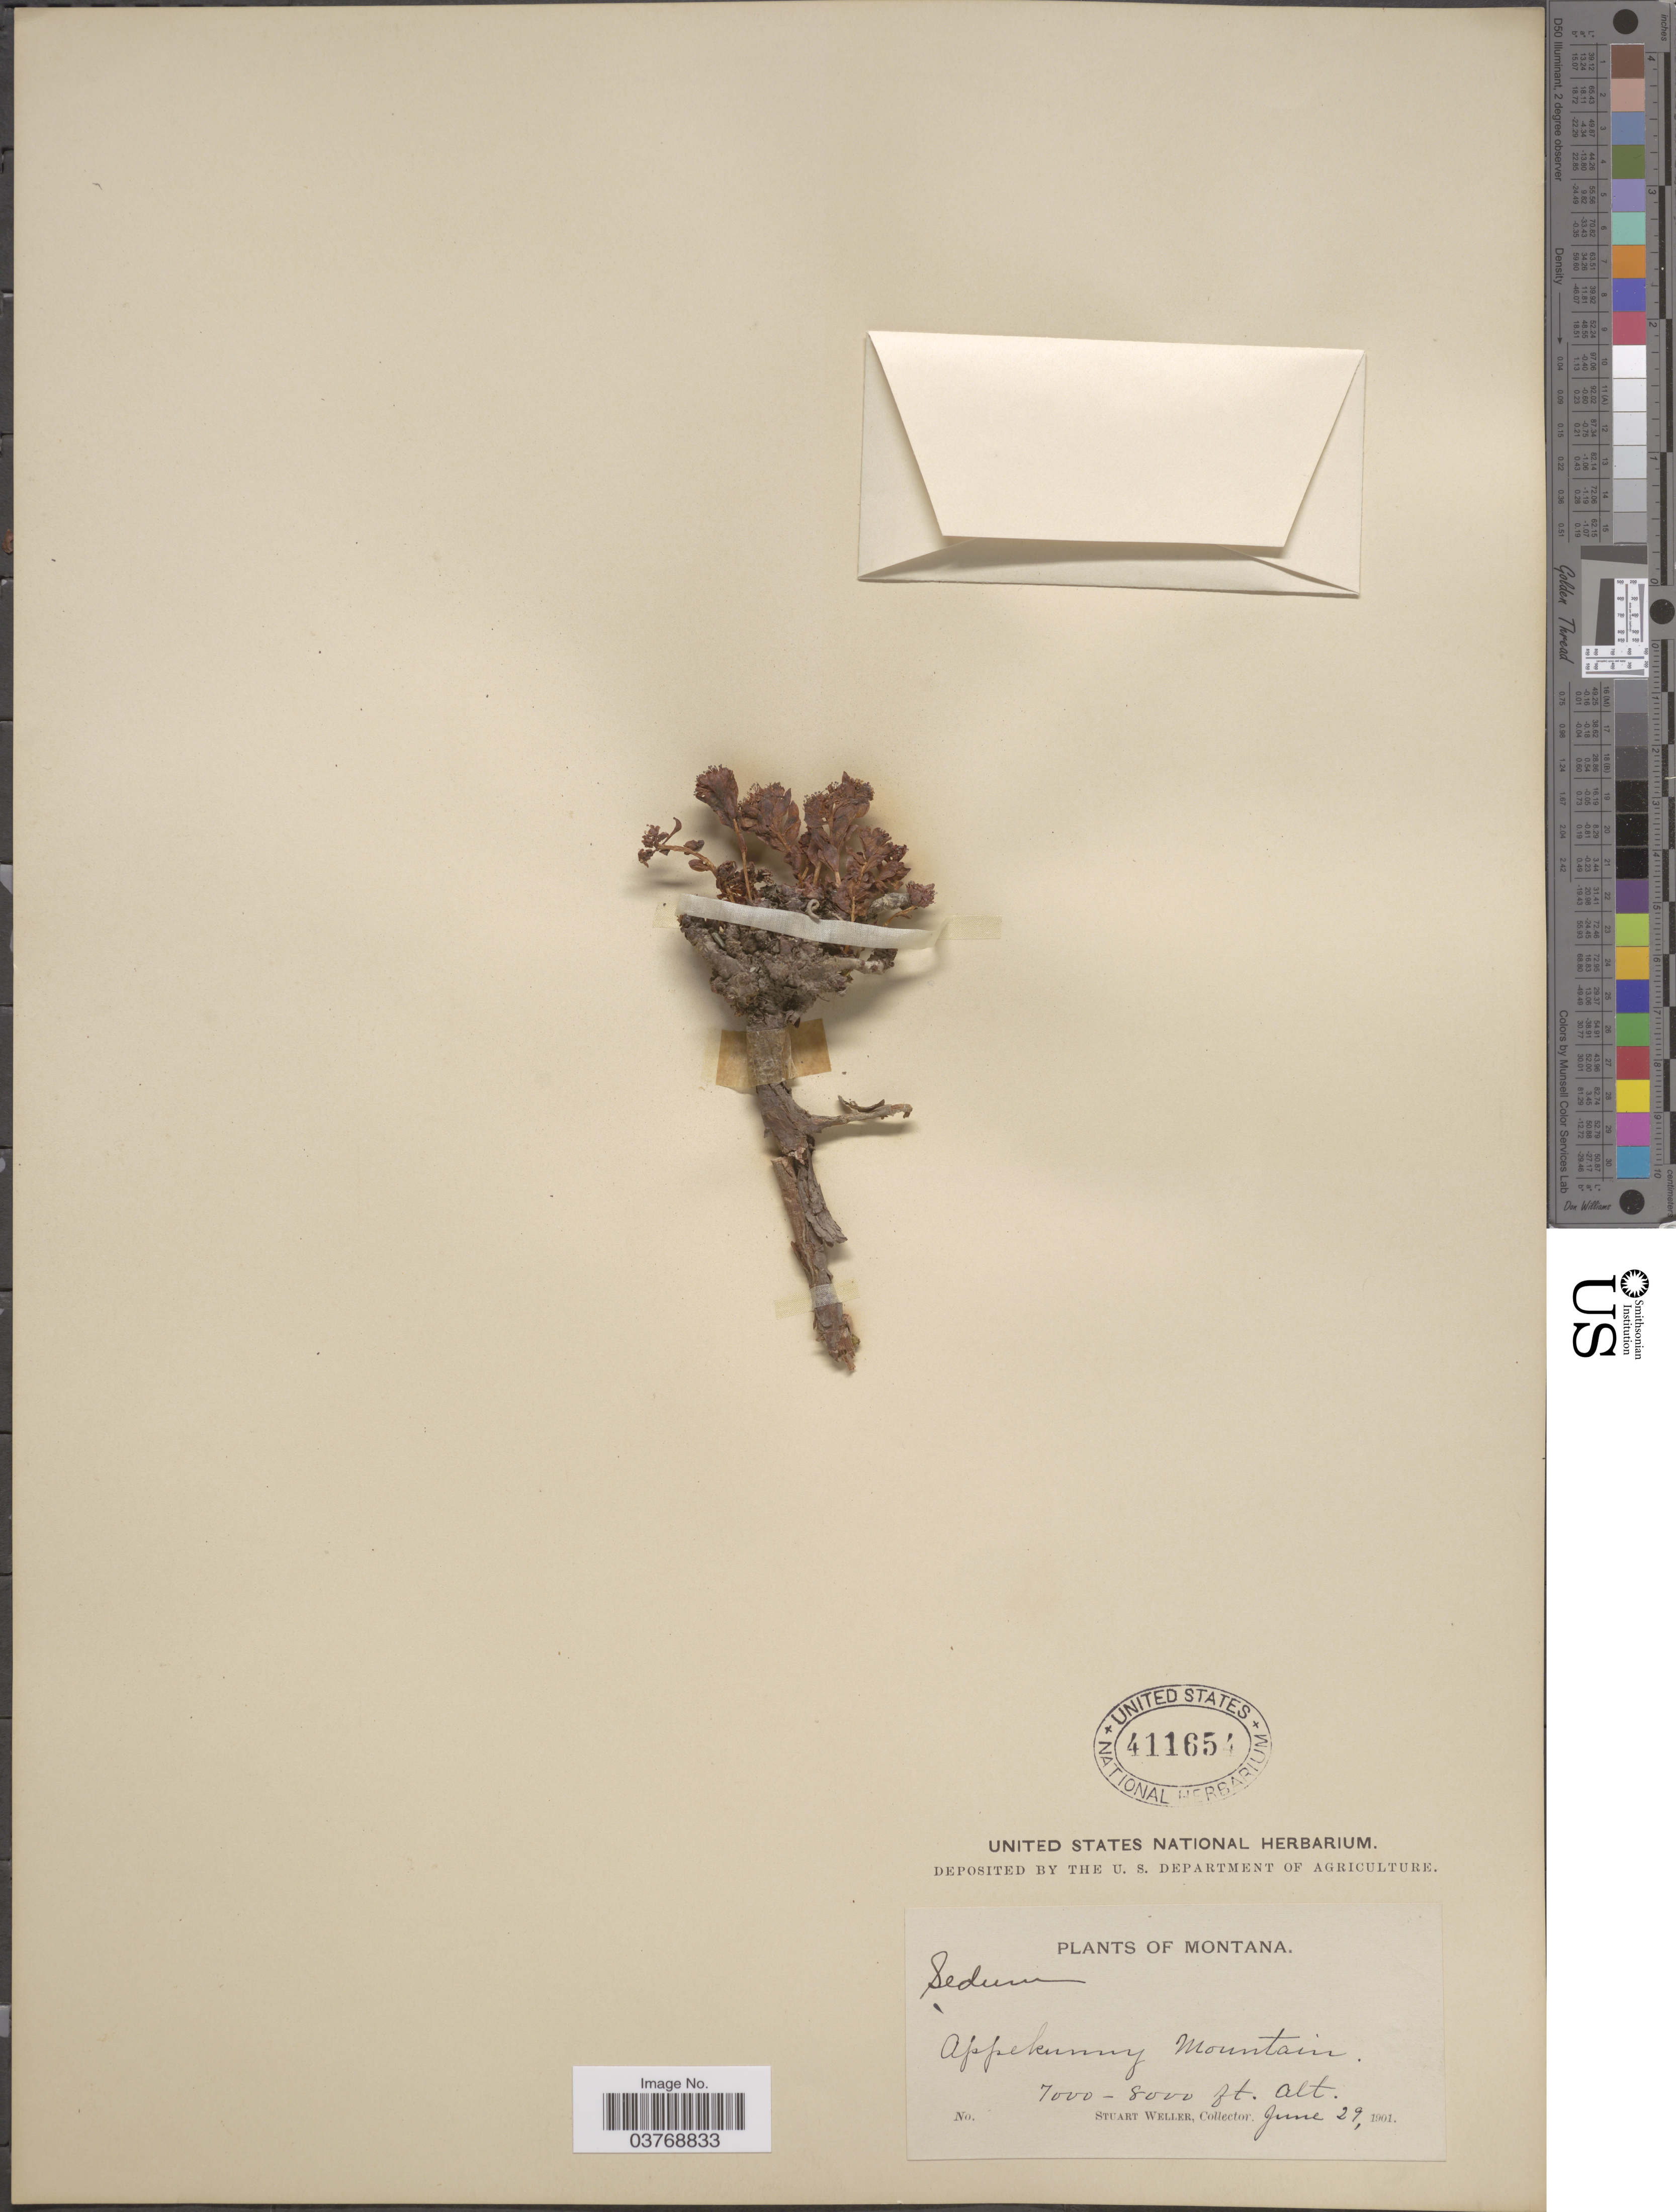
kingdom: Plantae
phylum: Tracheophyta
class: Magnoliopsida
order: Saxifragales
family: Crassulaceae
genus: Rhodiola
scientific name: Rhodiola integrifolia subsp. integrifolia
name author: Raf.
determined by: Strong, Mark T., (BOT), Smithsonian Institution - National Museum of Natural History (UNITED STATES)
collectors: S. Weller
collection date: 1901-06-29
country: United States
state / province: Montana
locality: Appekunny Mountain.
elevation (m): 2134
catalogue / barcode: US 411654